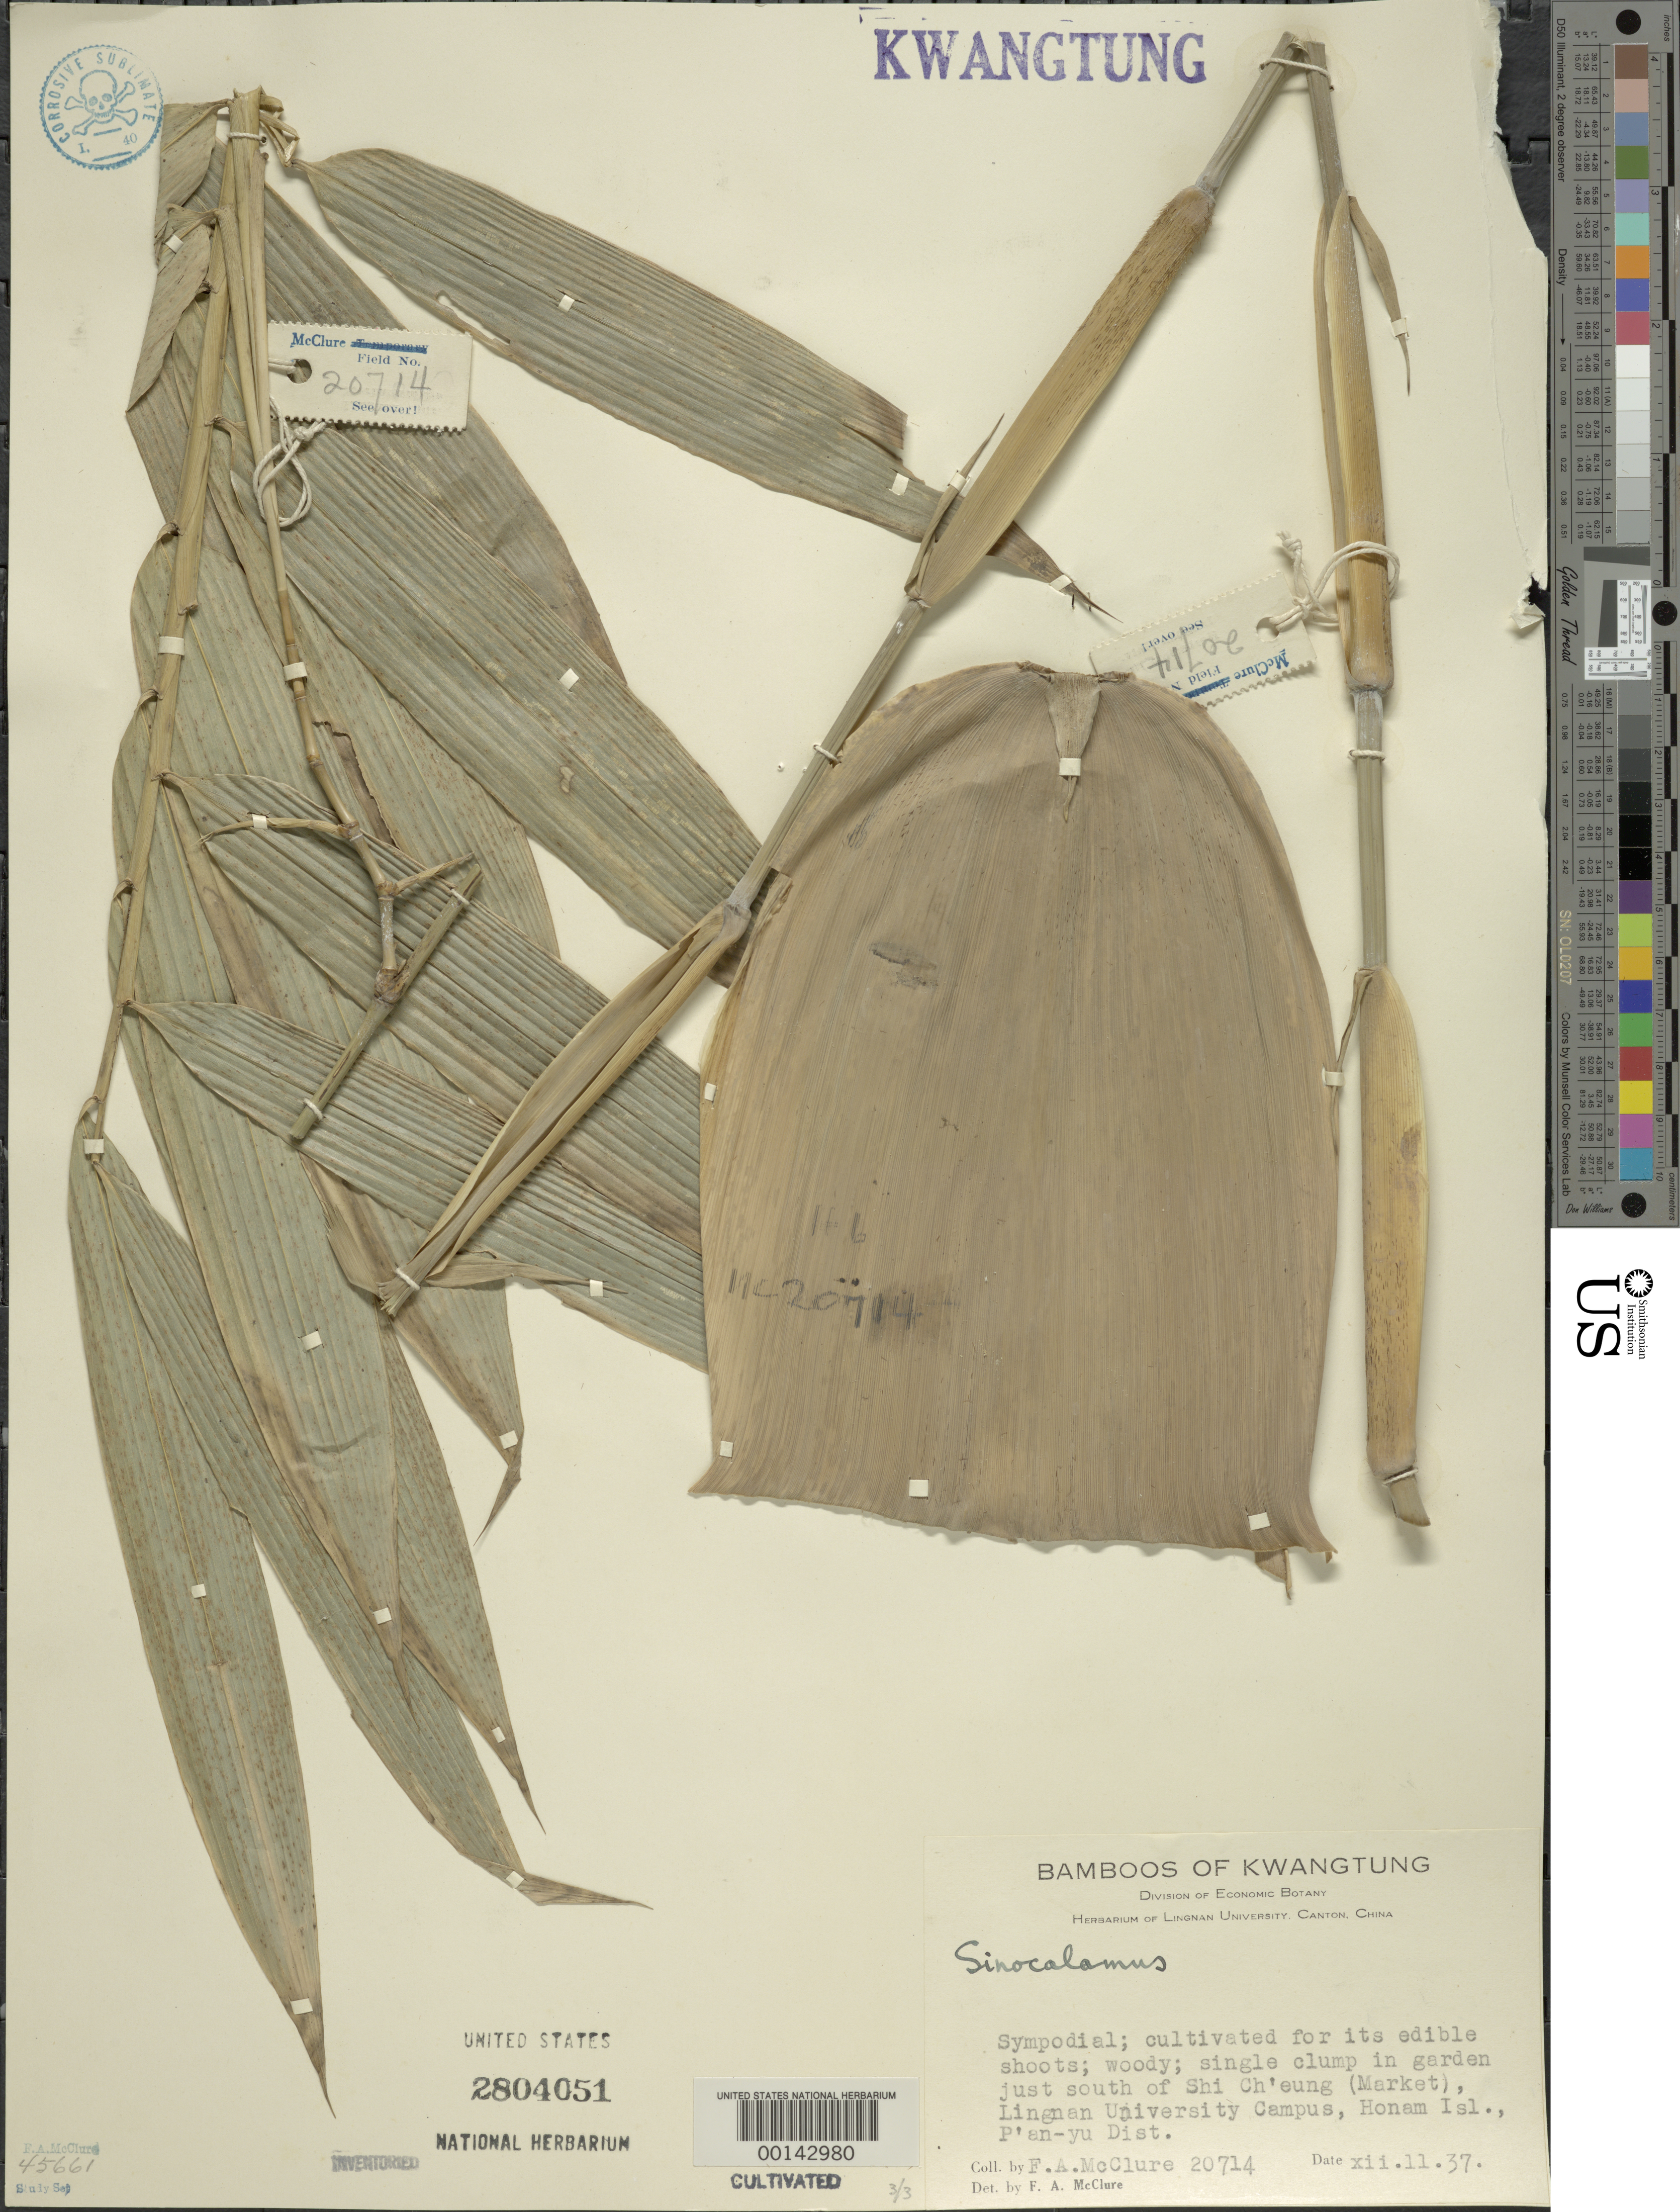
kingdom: Plantae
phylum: Tracheophyta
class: Liliopsida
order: Poales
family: Poaceae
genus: Sinocalamus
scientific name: Sinocalamus sp.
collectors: F. A. McClure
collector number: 20714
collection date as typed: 11 Dec 1937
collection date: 1937-12-11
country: China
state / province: Guangdong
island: Honam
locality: P'an-yu, lingnan univ.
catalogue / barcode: US 2804051